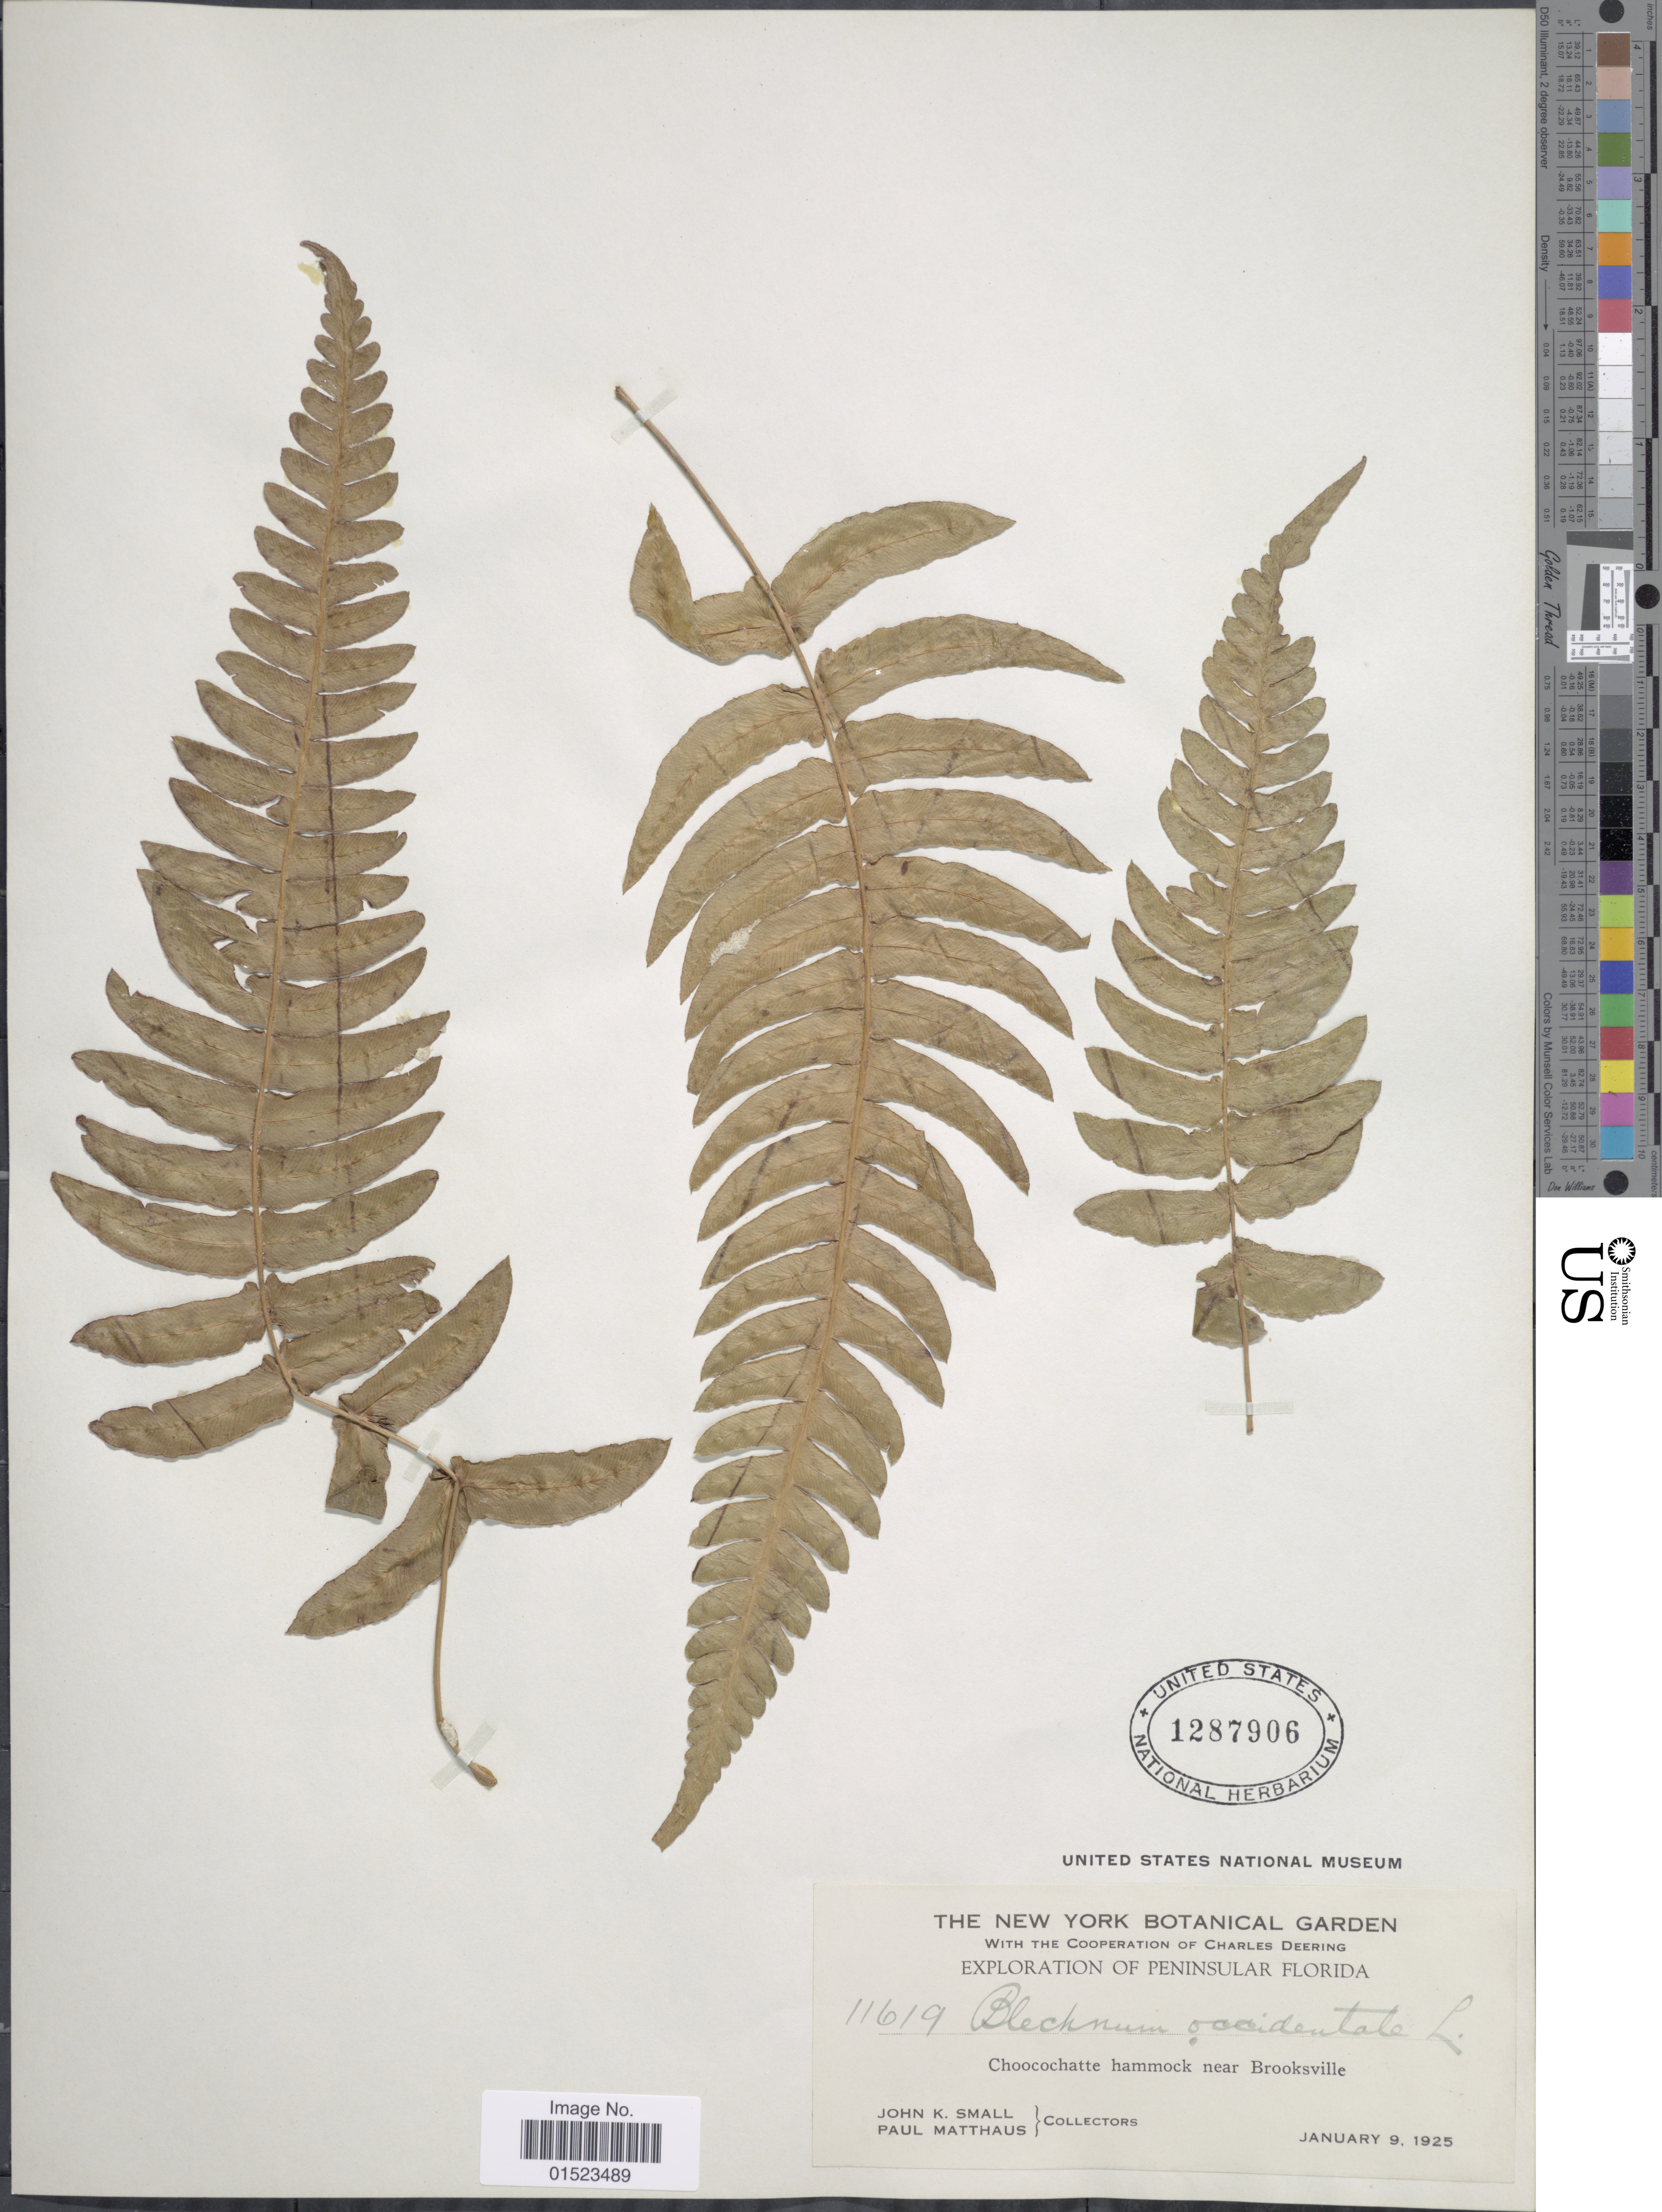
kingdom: Plantae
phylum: Tracheophyta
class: Polypodiopsida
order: Polypodiales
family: Blechnaceae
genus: Blechnum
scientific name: Blechnum glandulosum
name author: Link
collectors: J. K. Small & P. Matthaus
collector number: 11619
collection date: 1925-01-09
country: United States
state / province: Florida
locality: Exploration of Peninsular Florida, Choocochatte hammock near Brooksville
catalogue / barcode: US 1287906